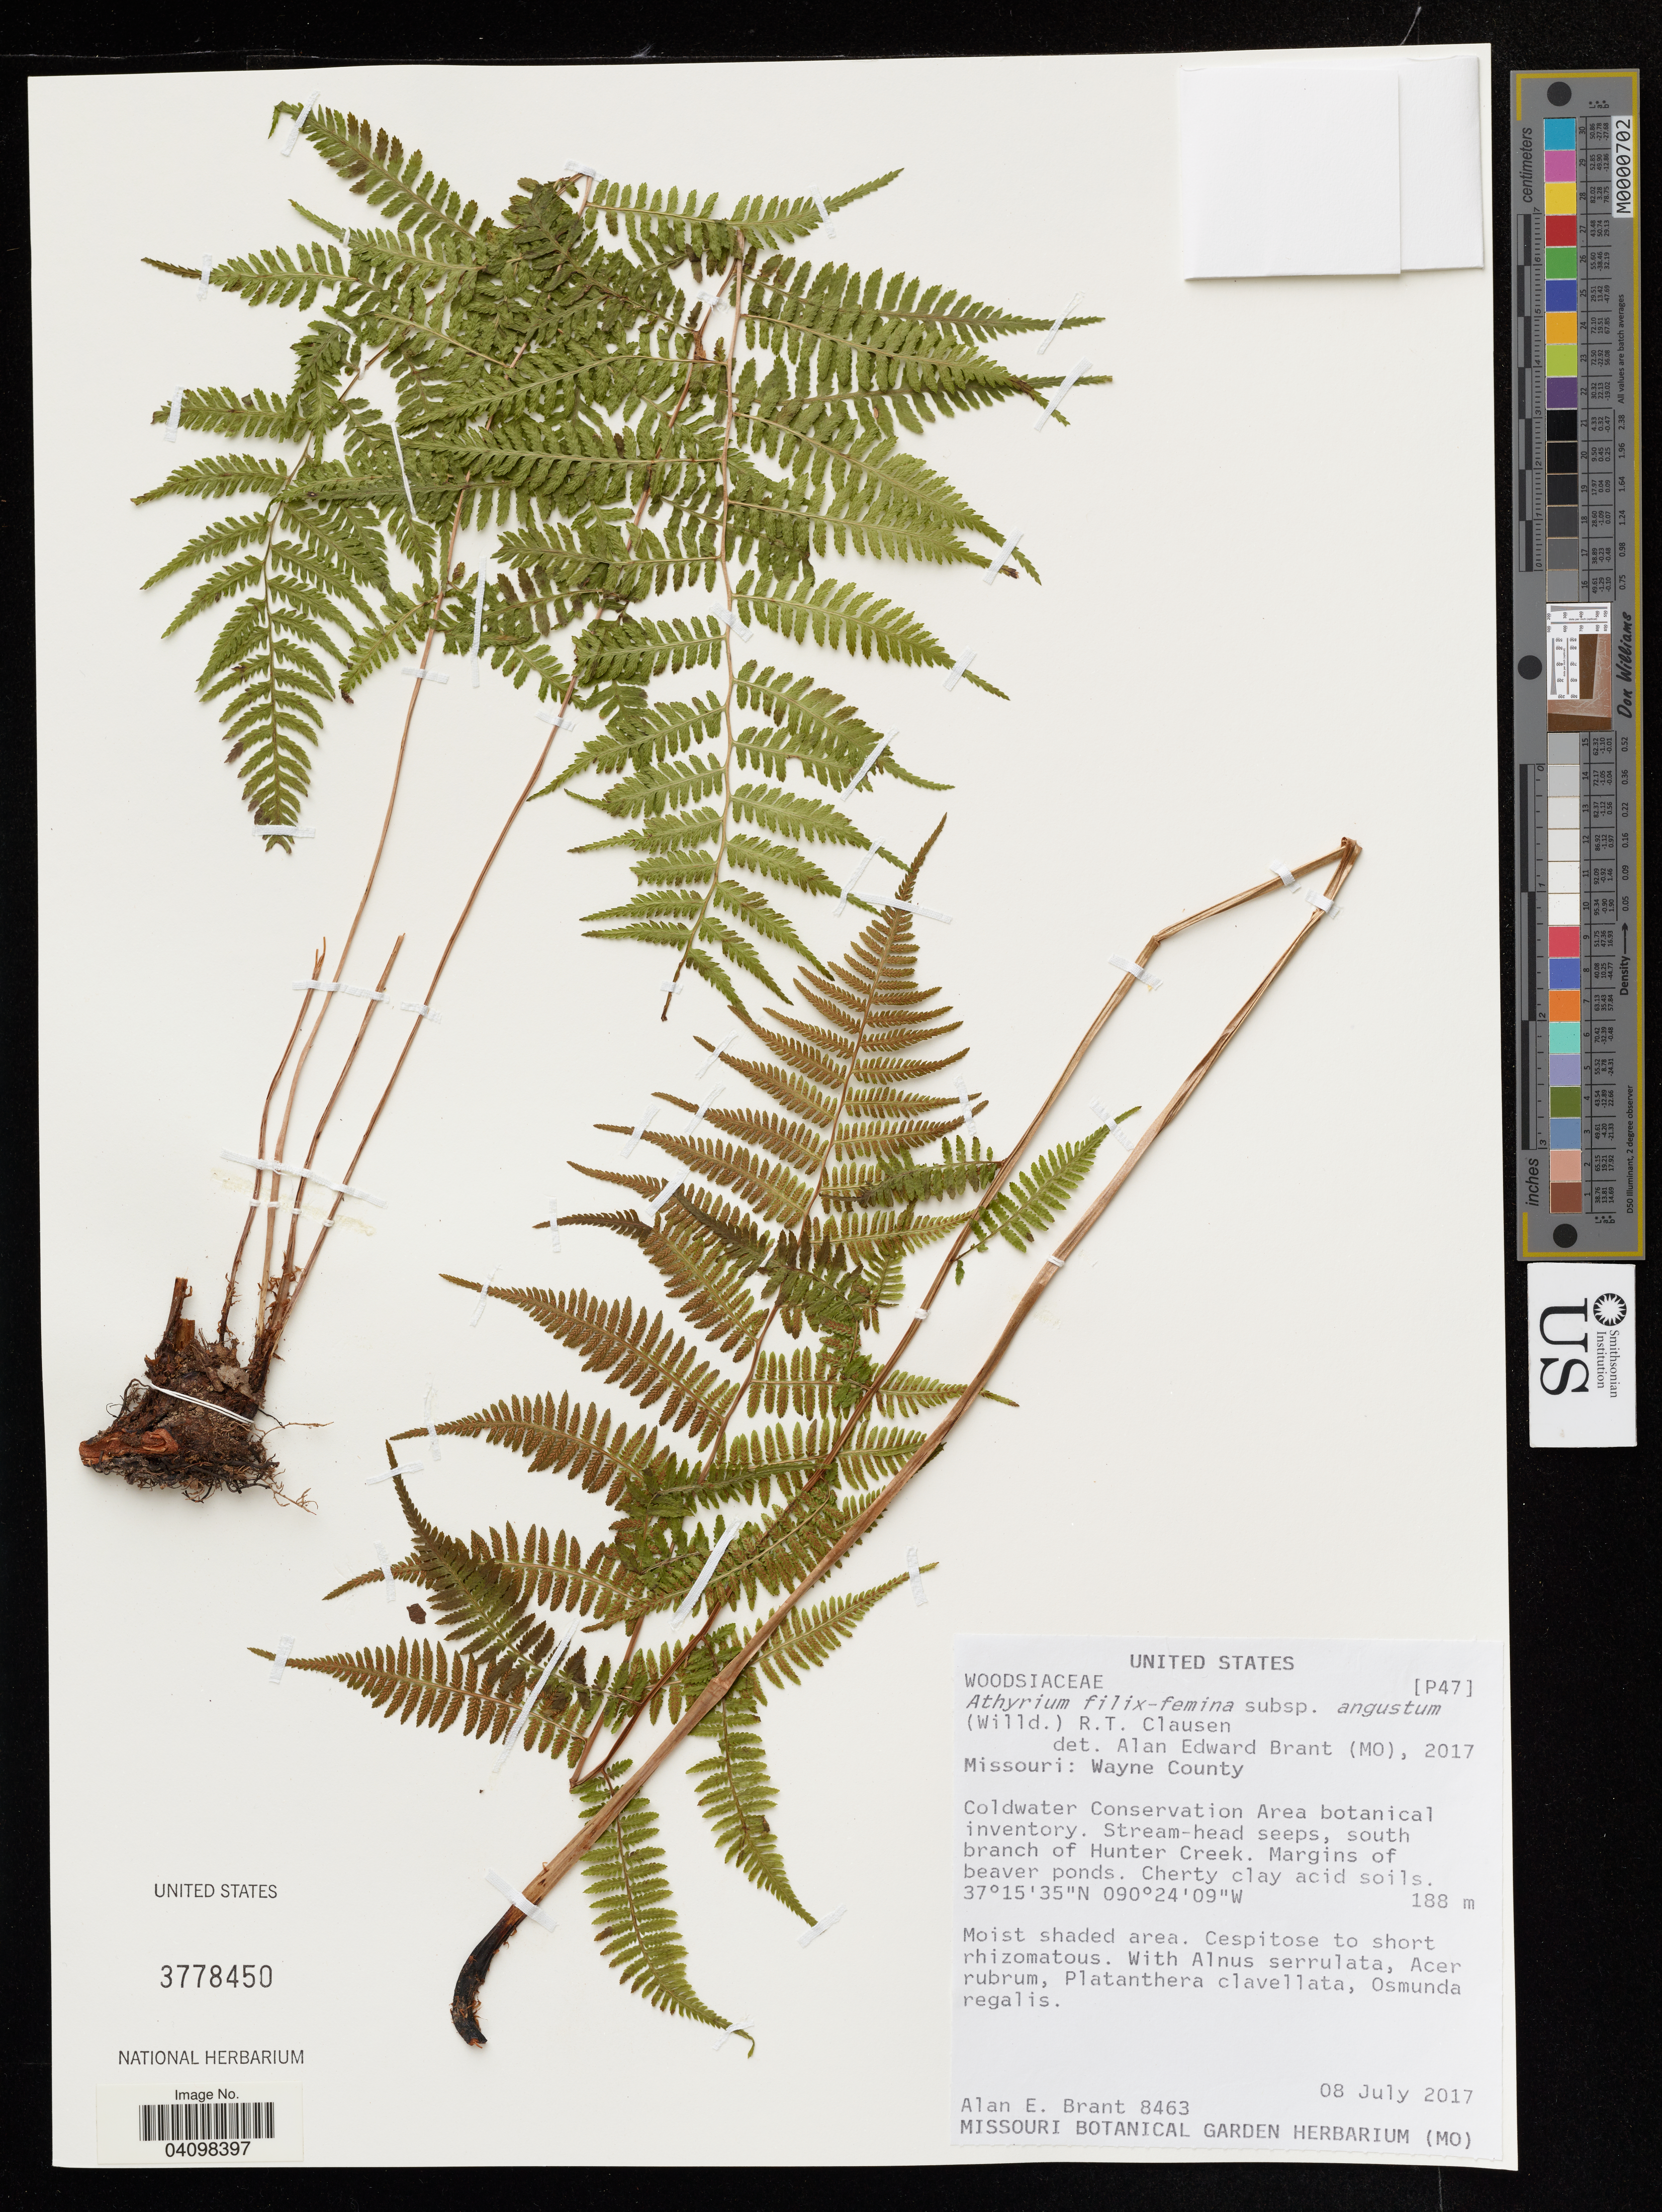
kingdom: Plantae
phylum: Tracheophyta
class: Polypodiopsida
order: Polypodiales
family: Athyriaceae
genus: Athyrium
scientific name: Athyrium filix-femina subsp. angustatum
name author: (Willd.) R.T. Clausen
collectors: A. Brant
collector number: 8463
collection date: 2017-07-08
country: United States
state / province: Missouri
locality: Wayne County. Coldwater Conservation Area botanical inventory. Stream-head seeps, south branch of Hunter Creek. Margins of beaver ponds.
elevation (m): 188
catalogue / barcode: US 3778450